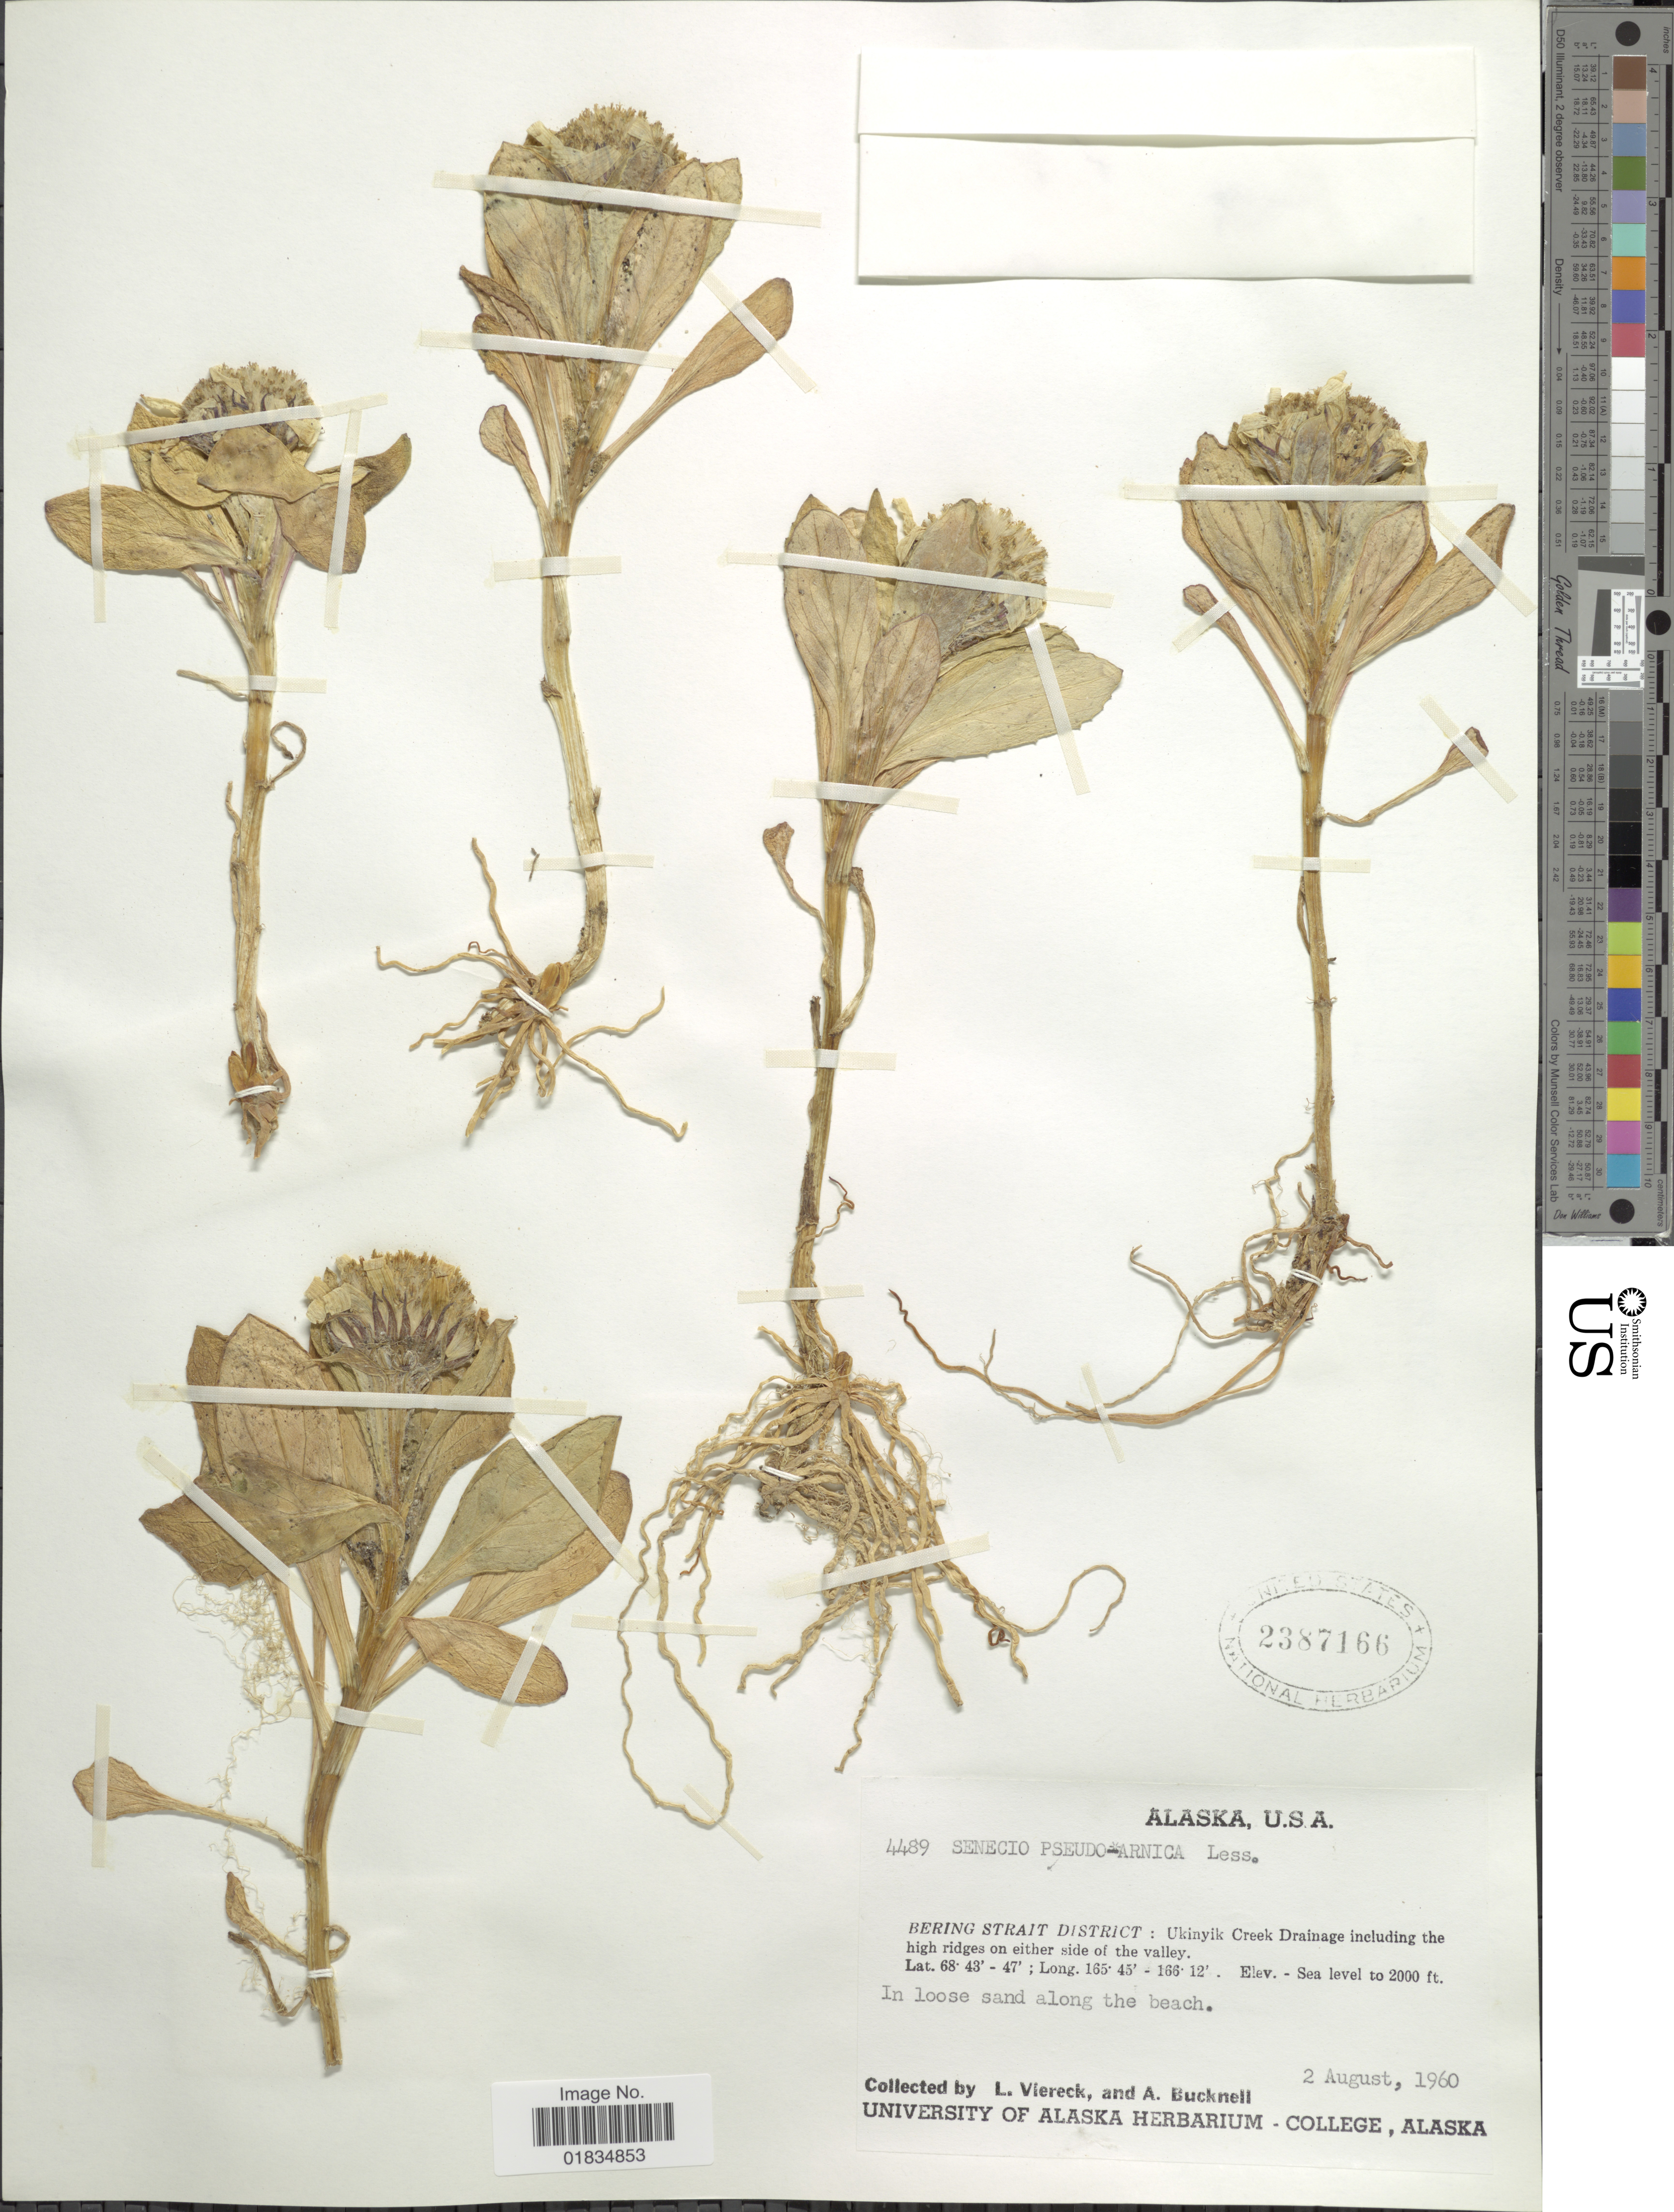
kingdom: Plantae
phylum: Tracheophyta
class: Magnoliopsida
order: Asterales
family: Asteraceae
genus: Senecio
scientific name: Senecio pseudo-elegans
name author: Less.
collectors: L. Viereck & A. Bucknell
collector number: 4489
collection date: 1960-08-02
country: United States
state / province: Alaska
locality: Bering Strait District: Ukinyik Creek Drainage including the high ridges on either side of the valley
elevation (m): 610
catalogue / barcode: US 2387166